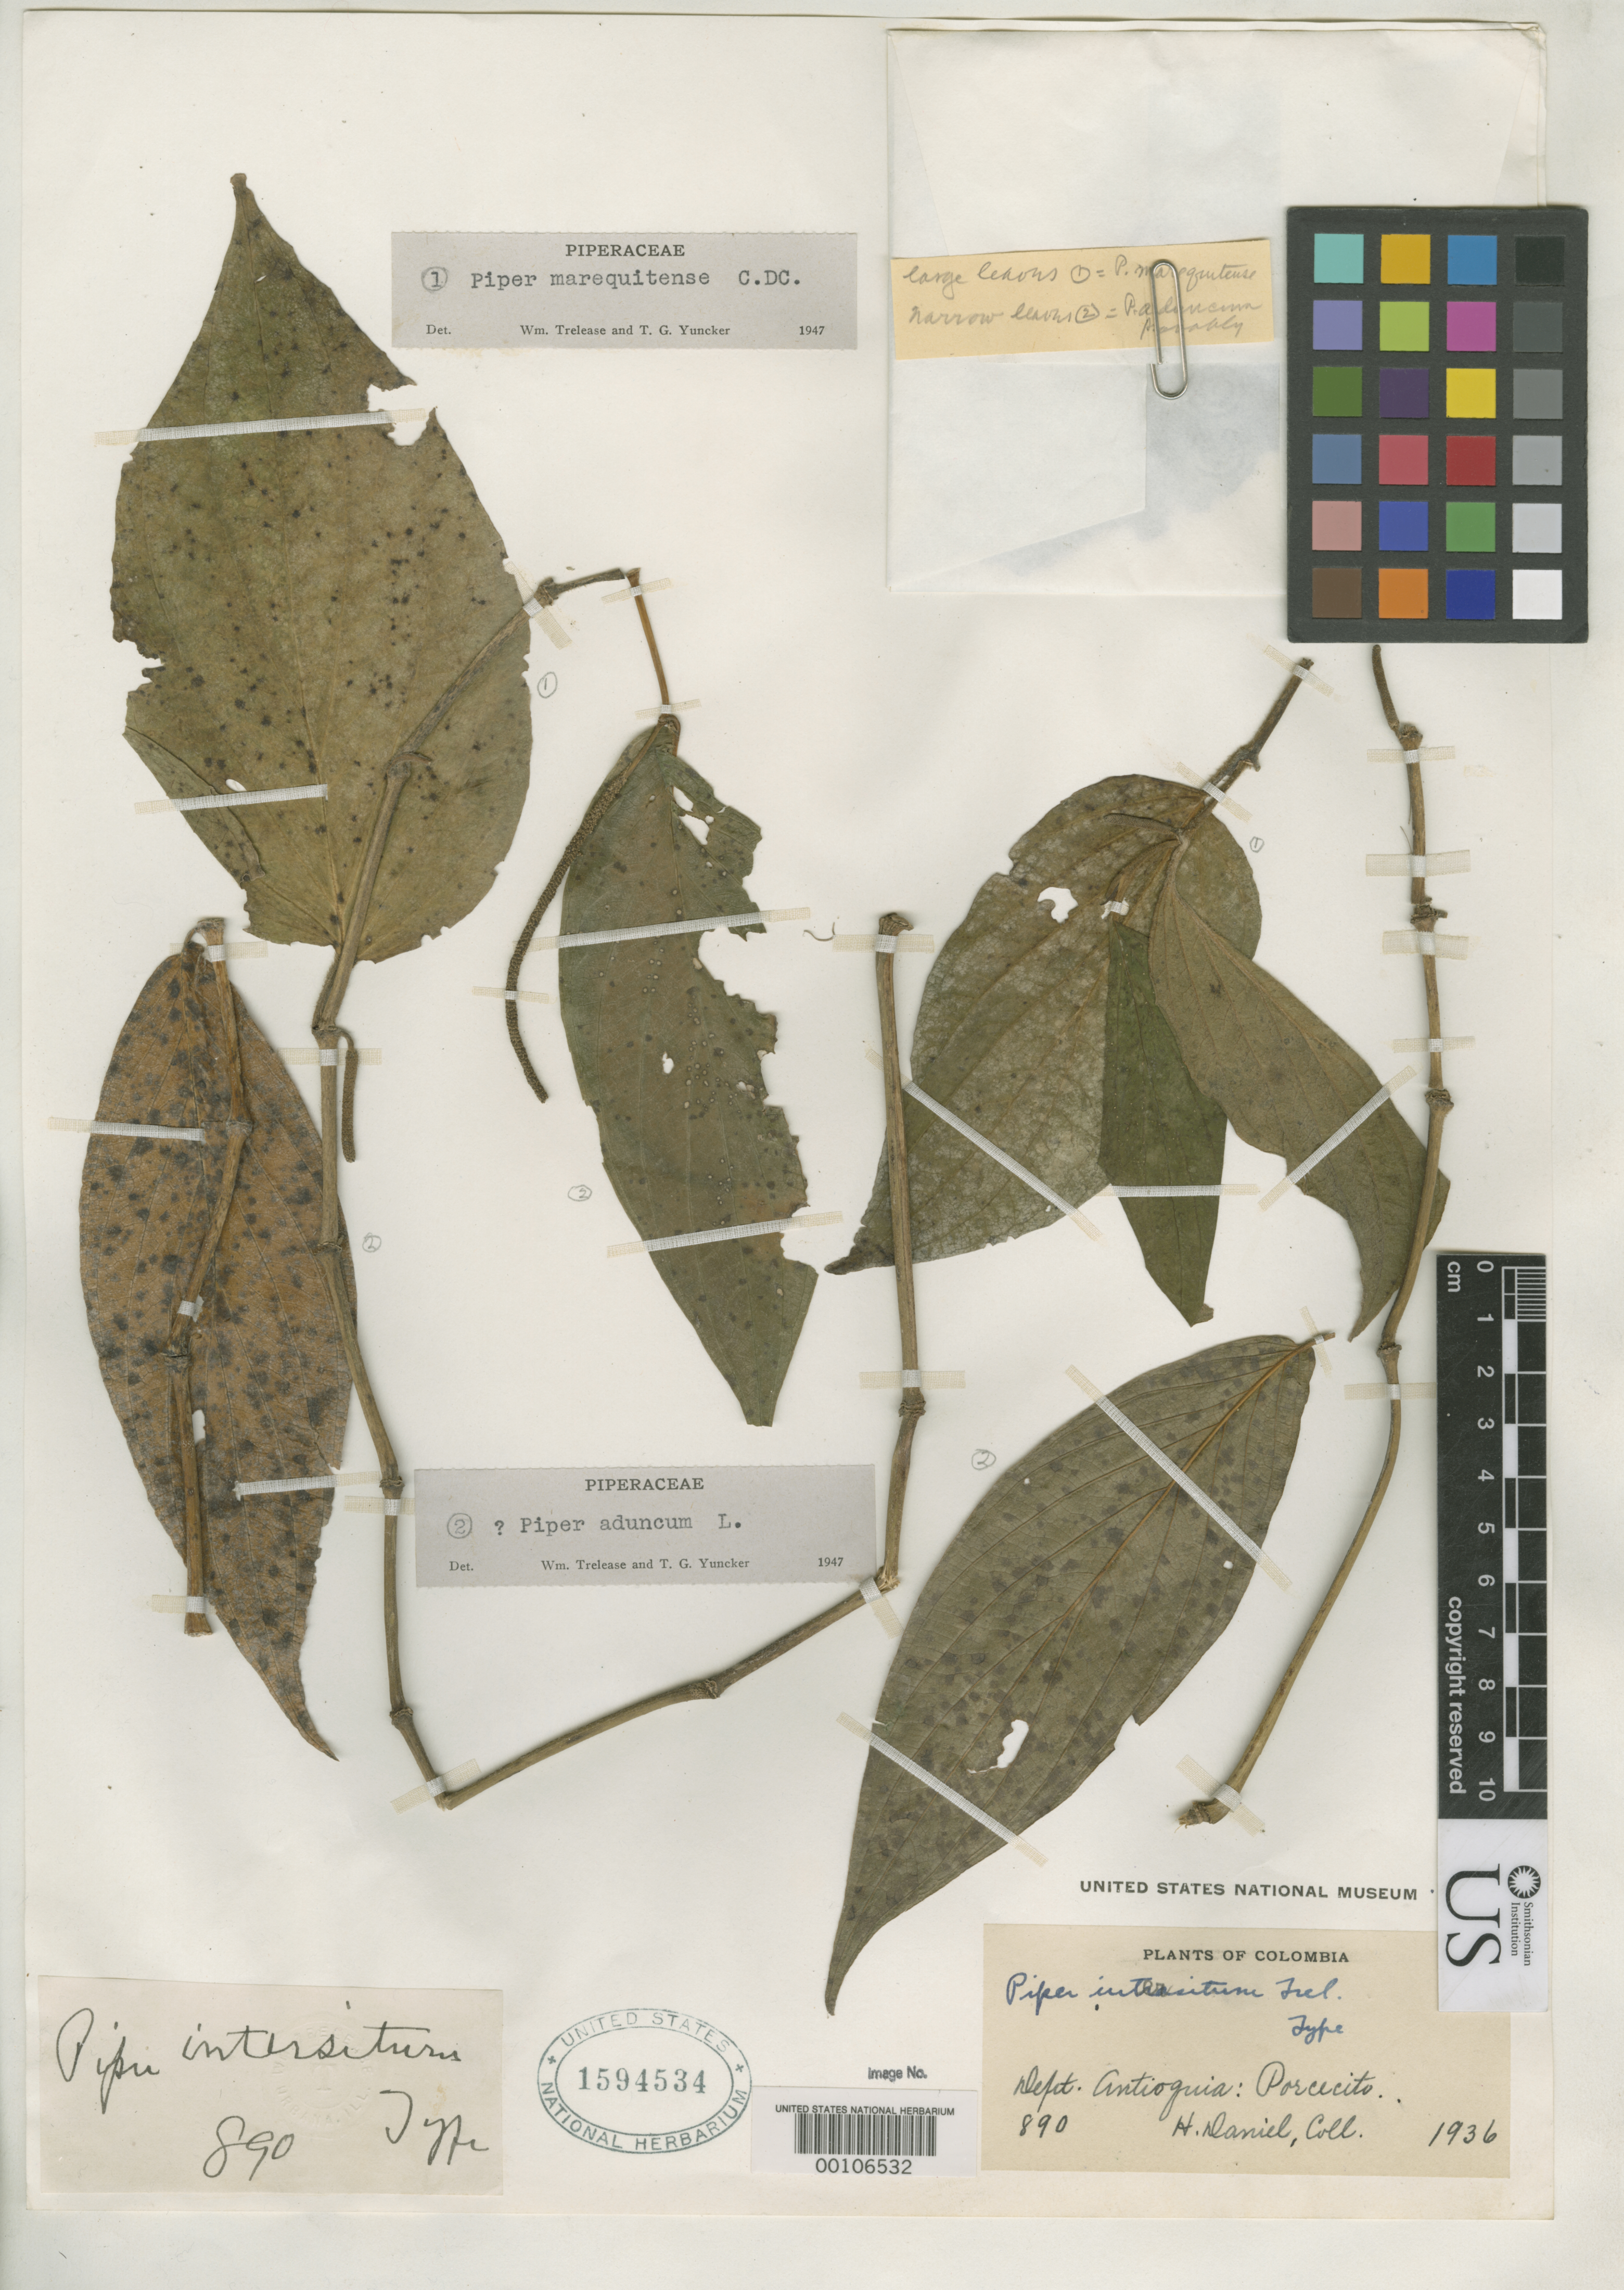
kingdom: Plantae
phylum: Tracheophyta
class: Magnoliopsida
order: Piperales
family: Piperaceae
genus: Piper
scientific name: Piper intersitum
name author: Trel.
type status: Holotype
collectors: Bro. Daniel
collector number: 890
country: Colombia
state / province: Antioquia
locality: Porcecito.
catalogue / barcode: US 1594534